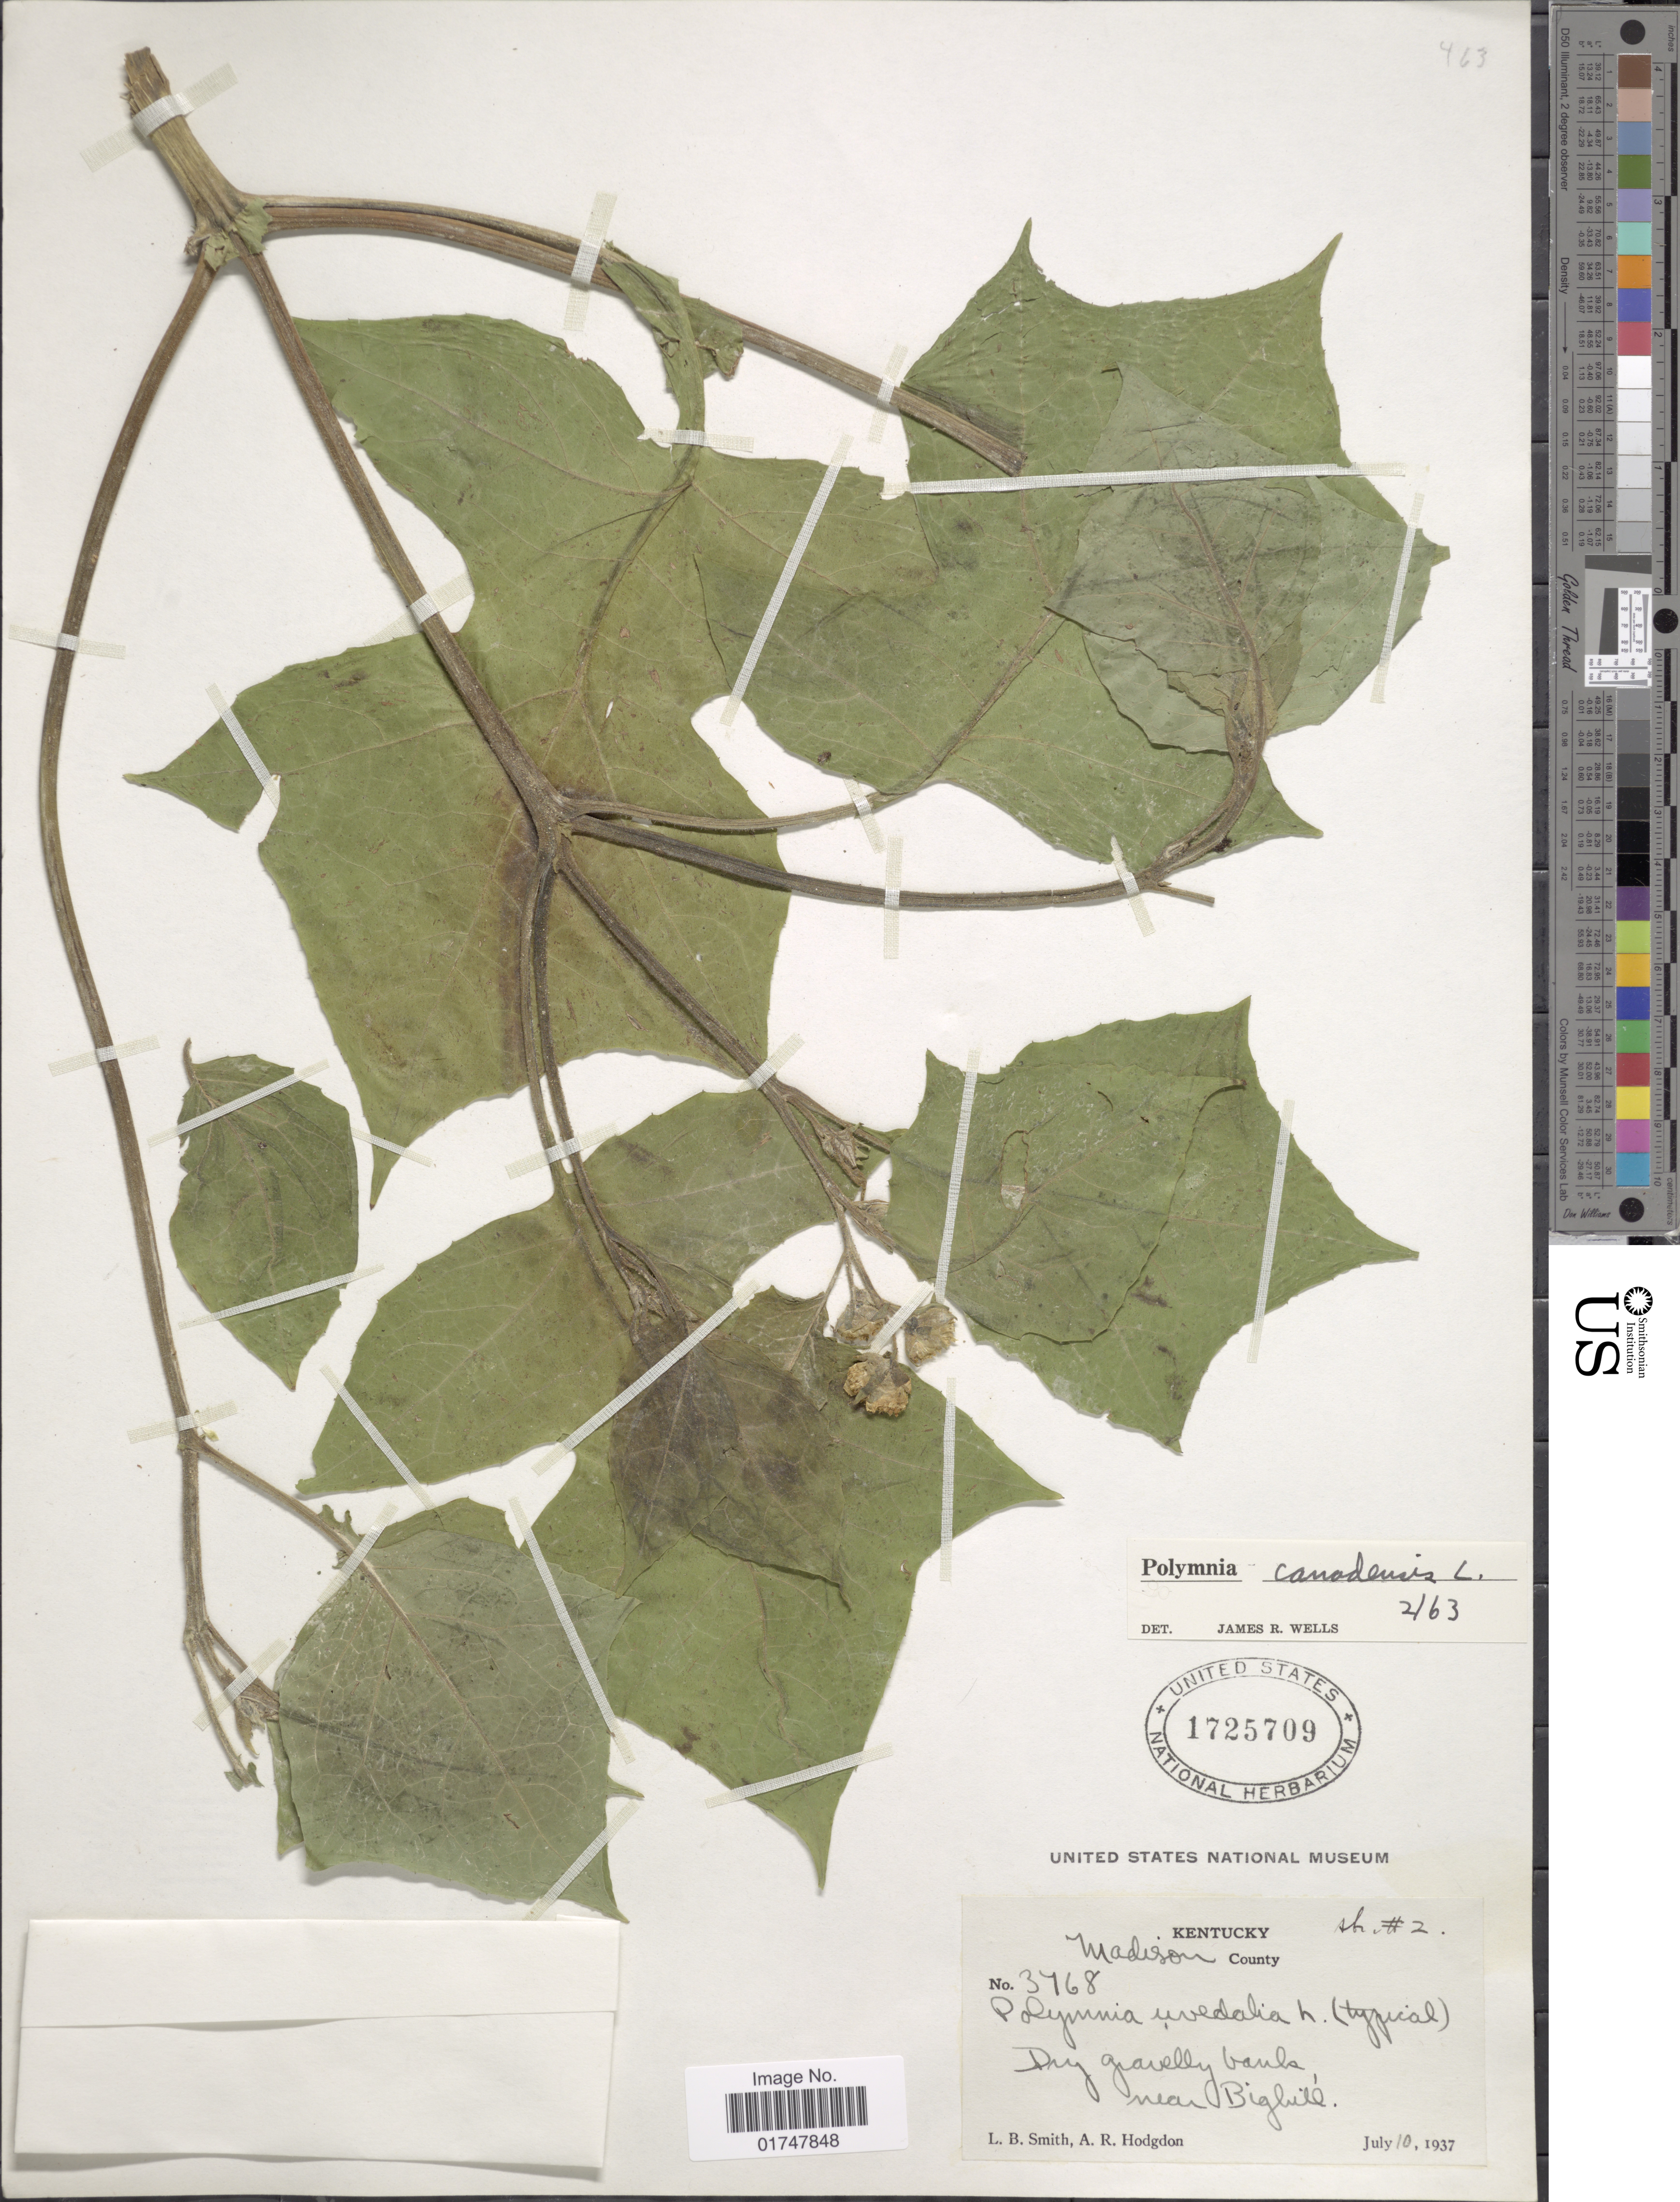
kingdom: Plantae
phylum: Tracheophyta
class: Magnoliopsida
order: Asterales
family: Asteraceae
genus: Polymnia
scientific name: Polymnia canadensis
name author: L.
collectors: L. Smith & A. R. Hodgdon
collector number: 3768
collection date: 1937-07-10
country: United States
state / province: Kentucky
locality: Madison County, dry gravelly bank, near Bighill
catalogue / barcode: US 1725709